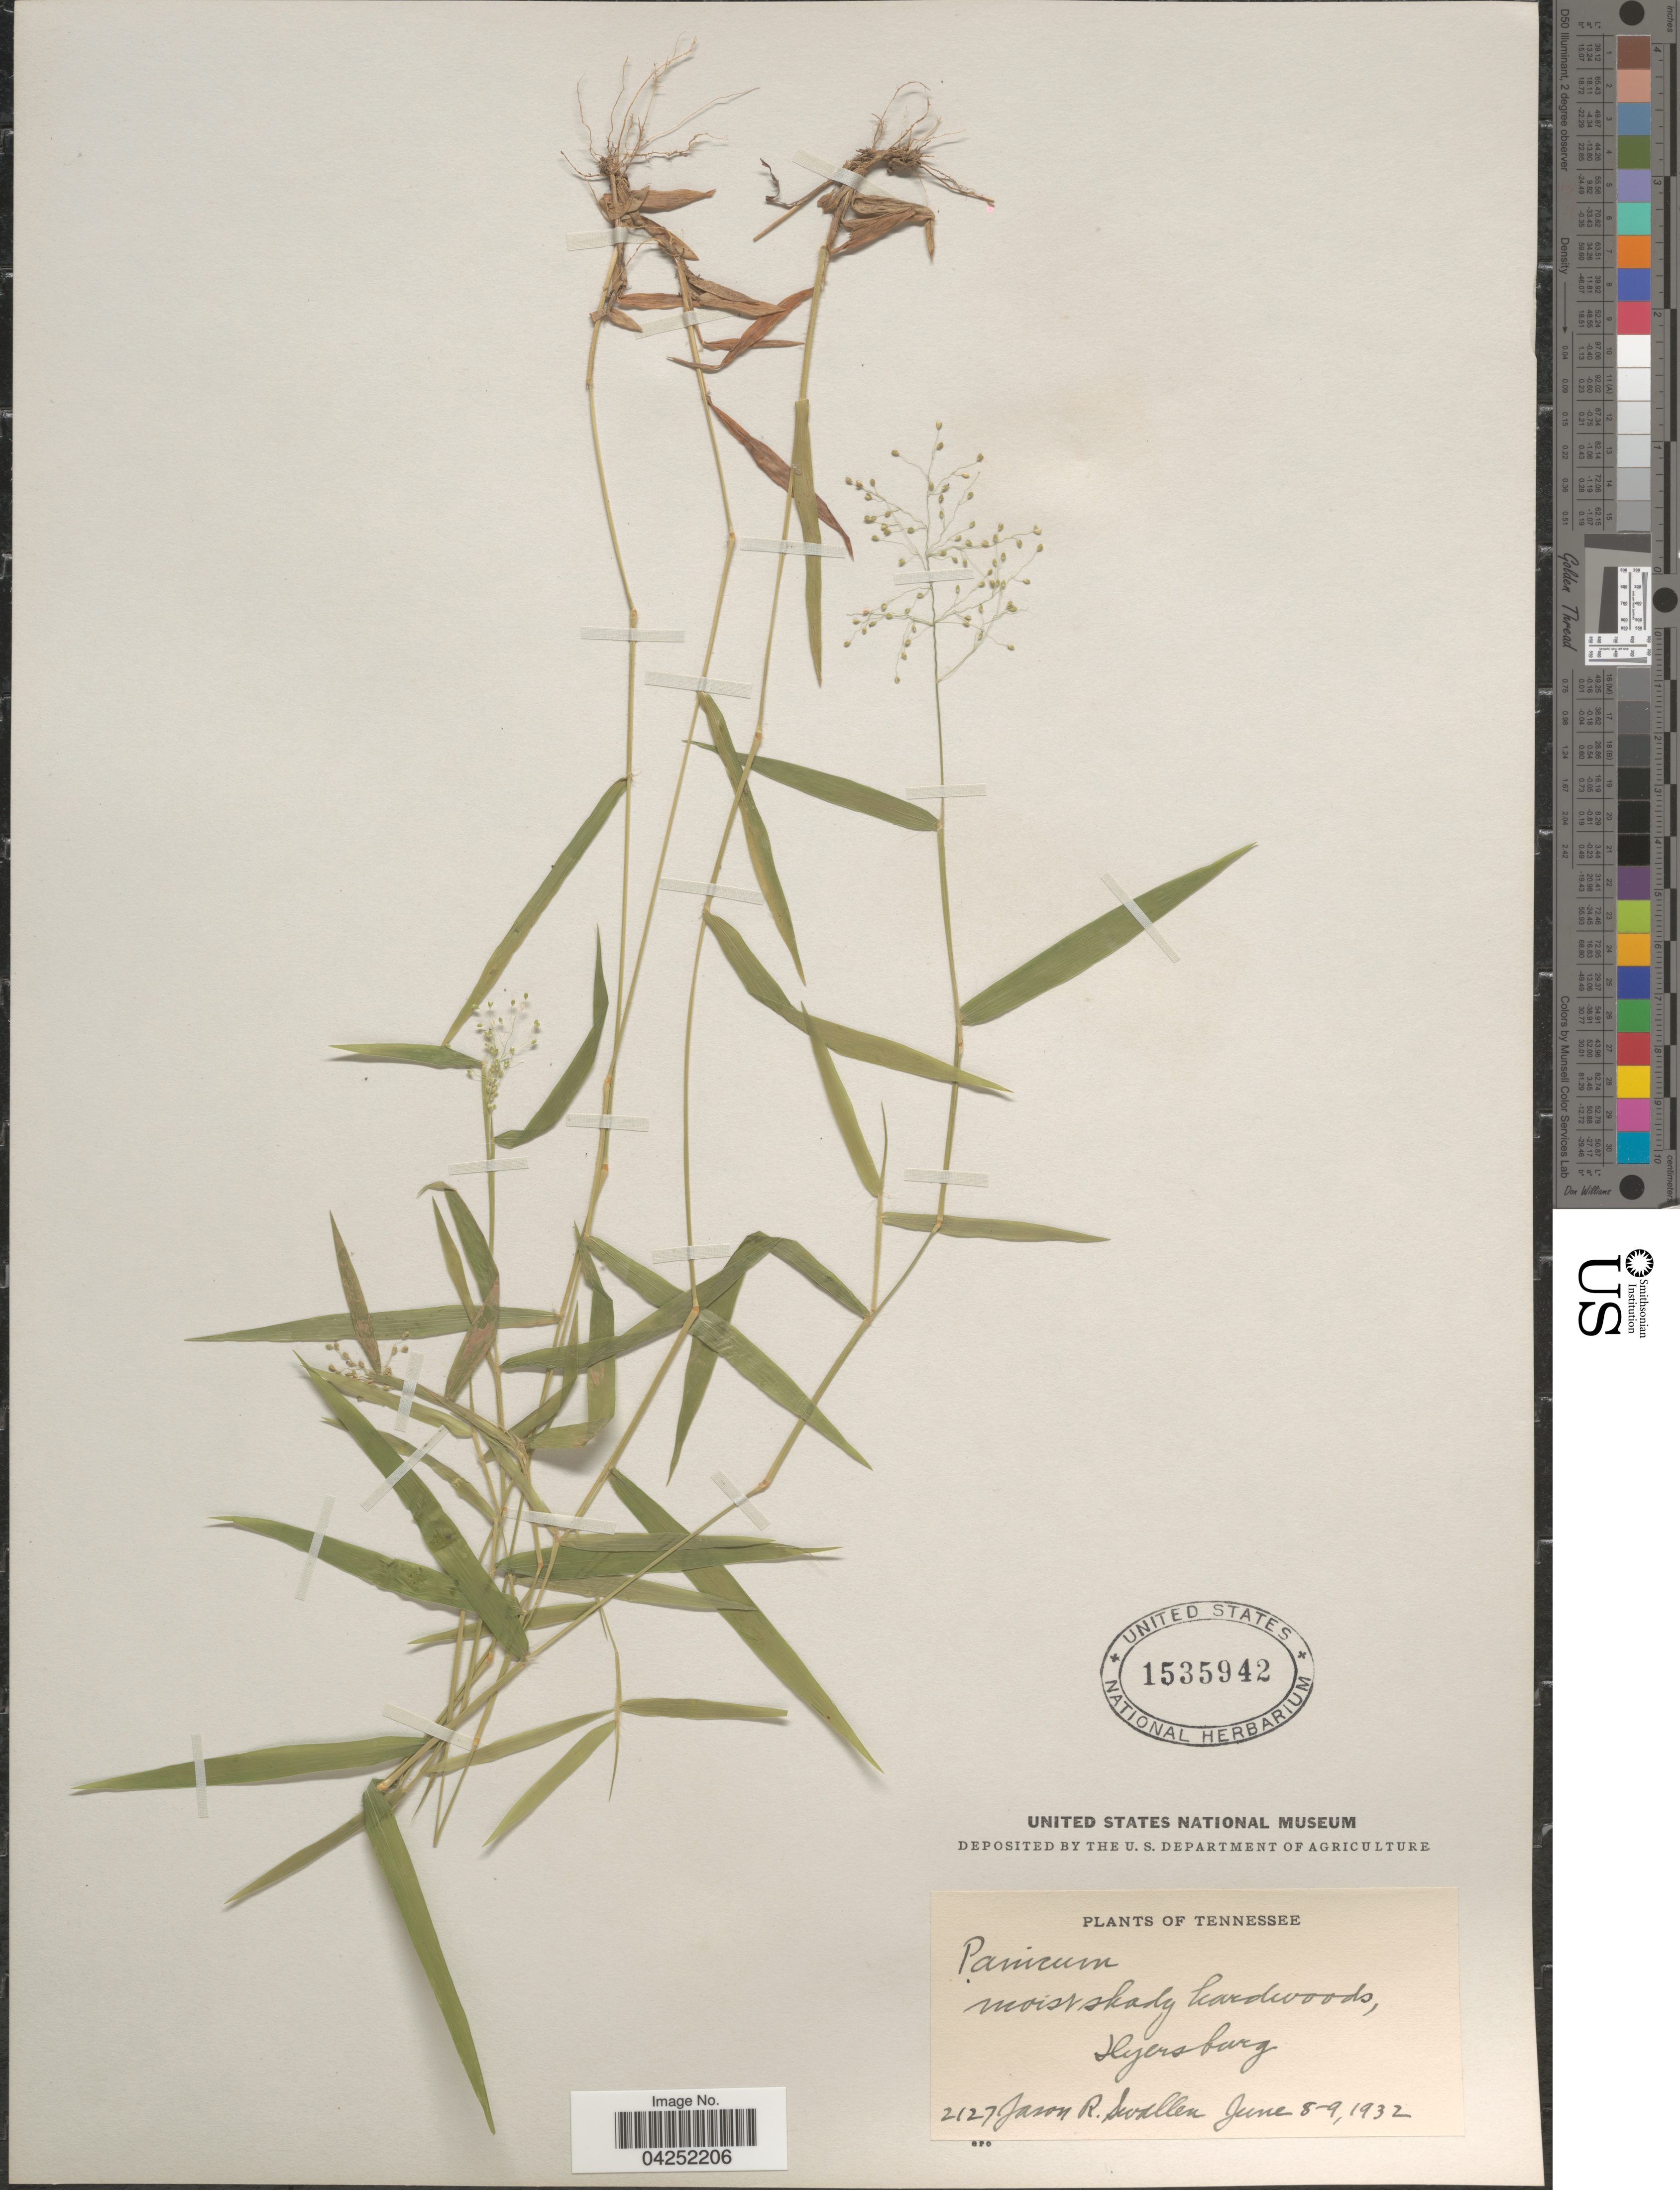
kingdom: Plantae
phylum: Tracheophyta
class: Liliopsida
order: Poales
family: Poaceae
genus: Dichanthelium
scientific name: Dichanthelium acuminatum var. lindheimeri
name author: (Nash) Gould & C.A. Clark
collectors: J. R. Swallen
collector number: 2127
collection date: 1932-06-08/1932-06-09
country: United States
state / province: Tennessee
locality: Moist shady hardwoods, Hyersburg.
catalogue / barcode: US 1535942